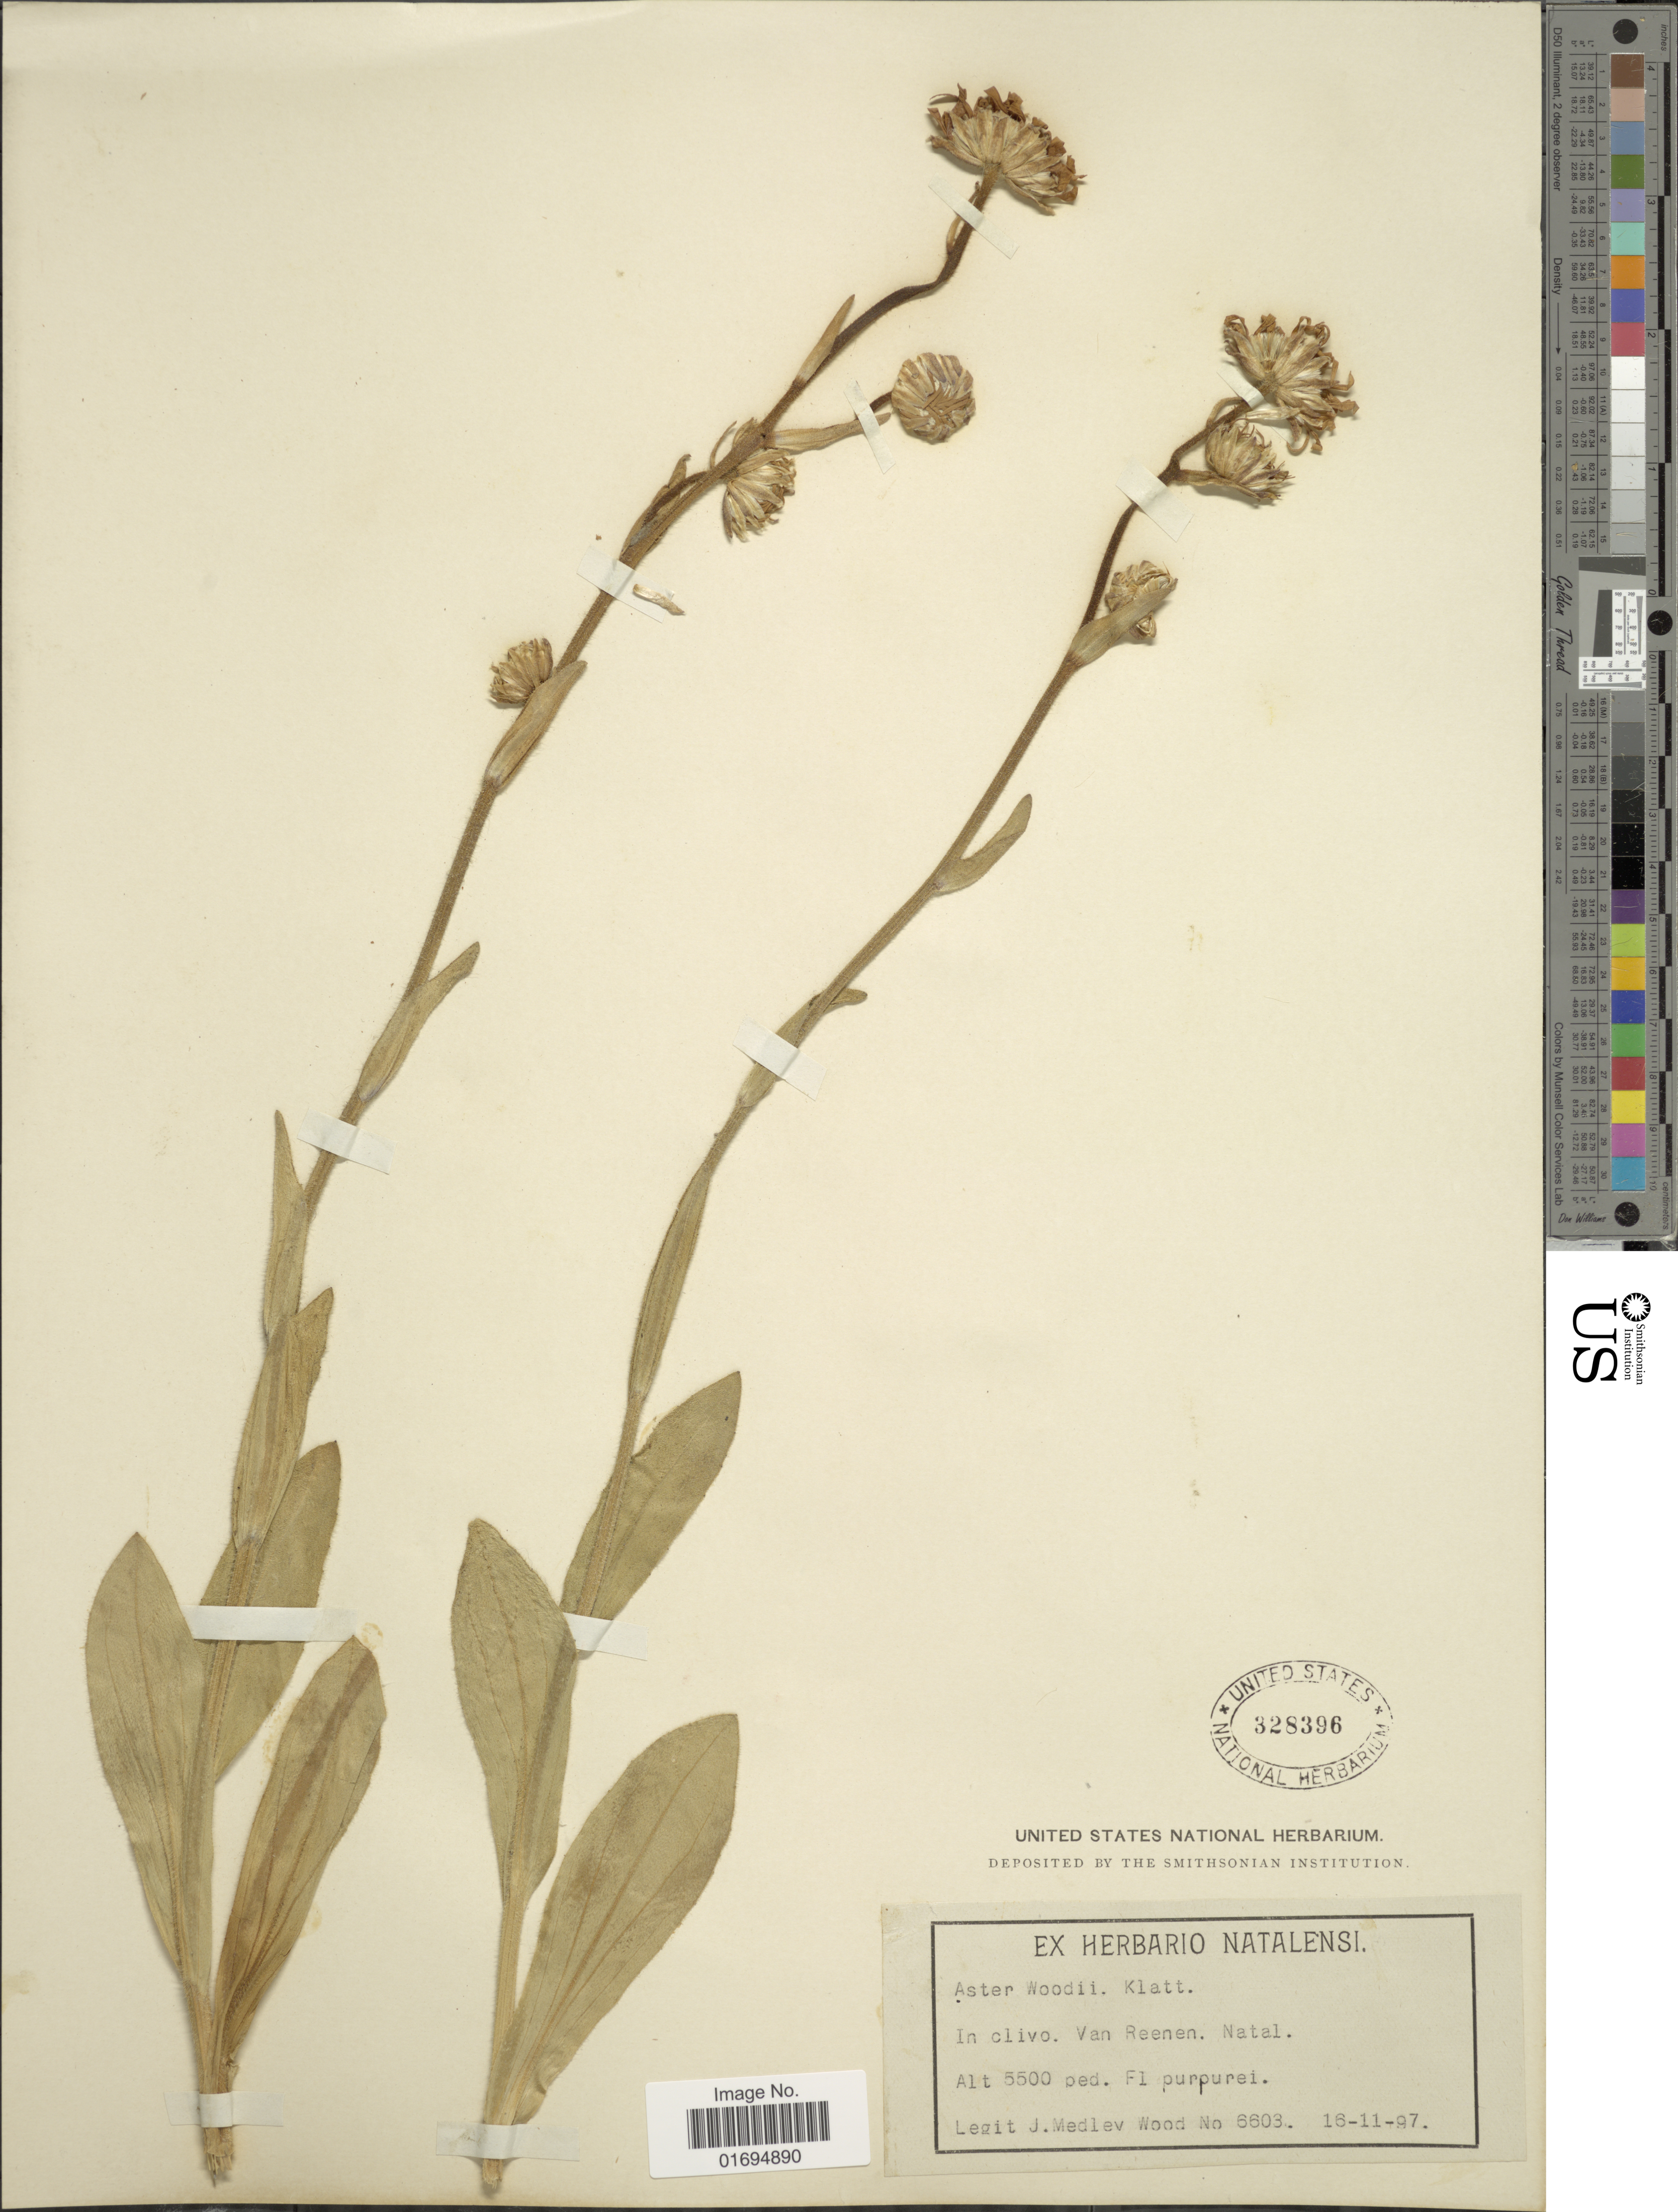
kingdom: Plantae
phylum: Tracheophyta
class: Magnoliopsida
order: Asterales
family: Asteraceae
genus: Felicia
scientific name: Felicia quinquenervia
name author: (Klatt) Grau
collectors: J. Medley Wood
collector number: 6603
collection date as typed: Transcribed d/m/y: 16/11/97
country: South Africa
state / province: KwaZulu-Natal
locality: In clivo, Van Reenen, Natal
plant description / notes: Annotated as Aster woodii Klatt; filed in the herbarium as Felicia woodii, but no such name published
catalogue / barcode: US 328396